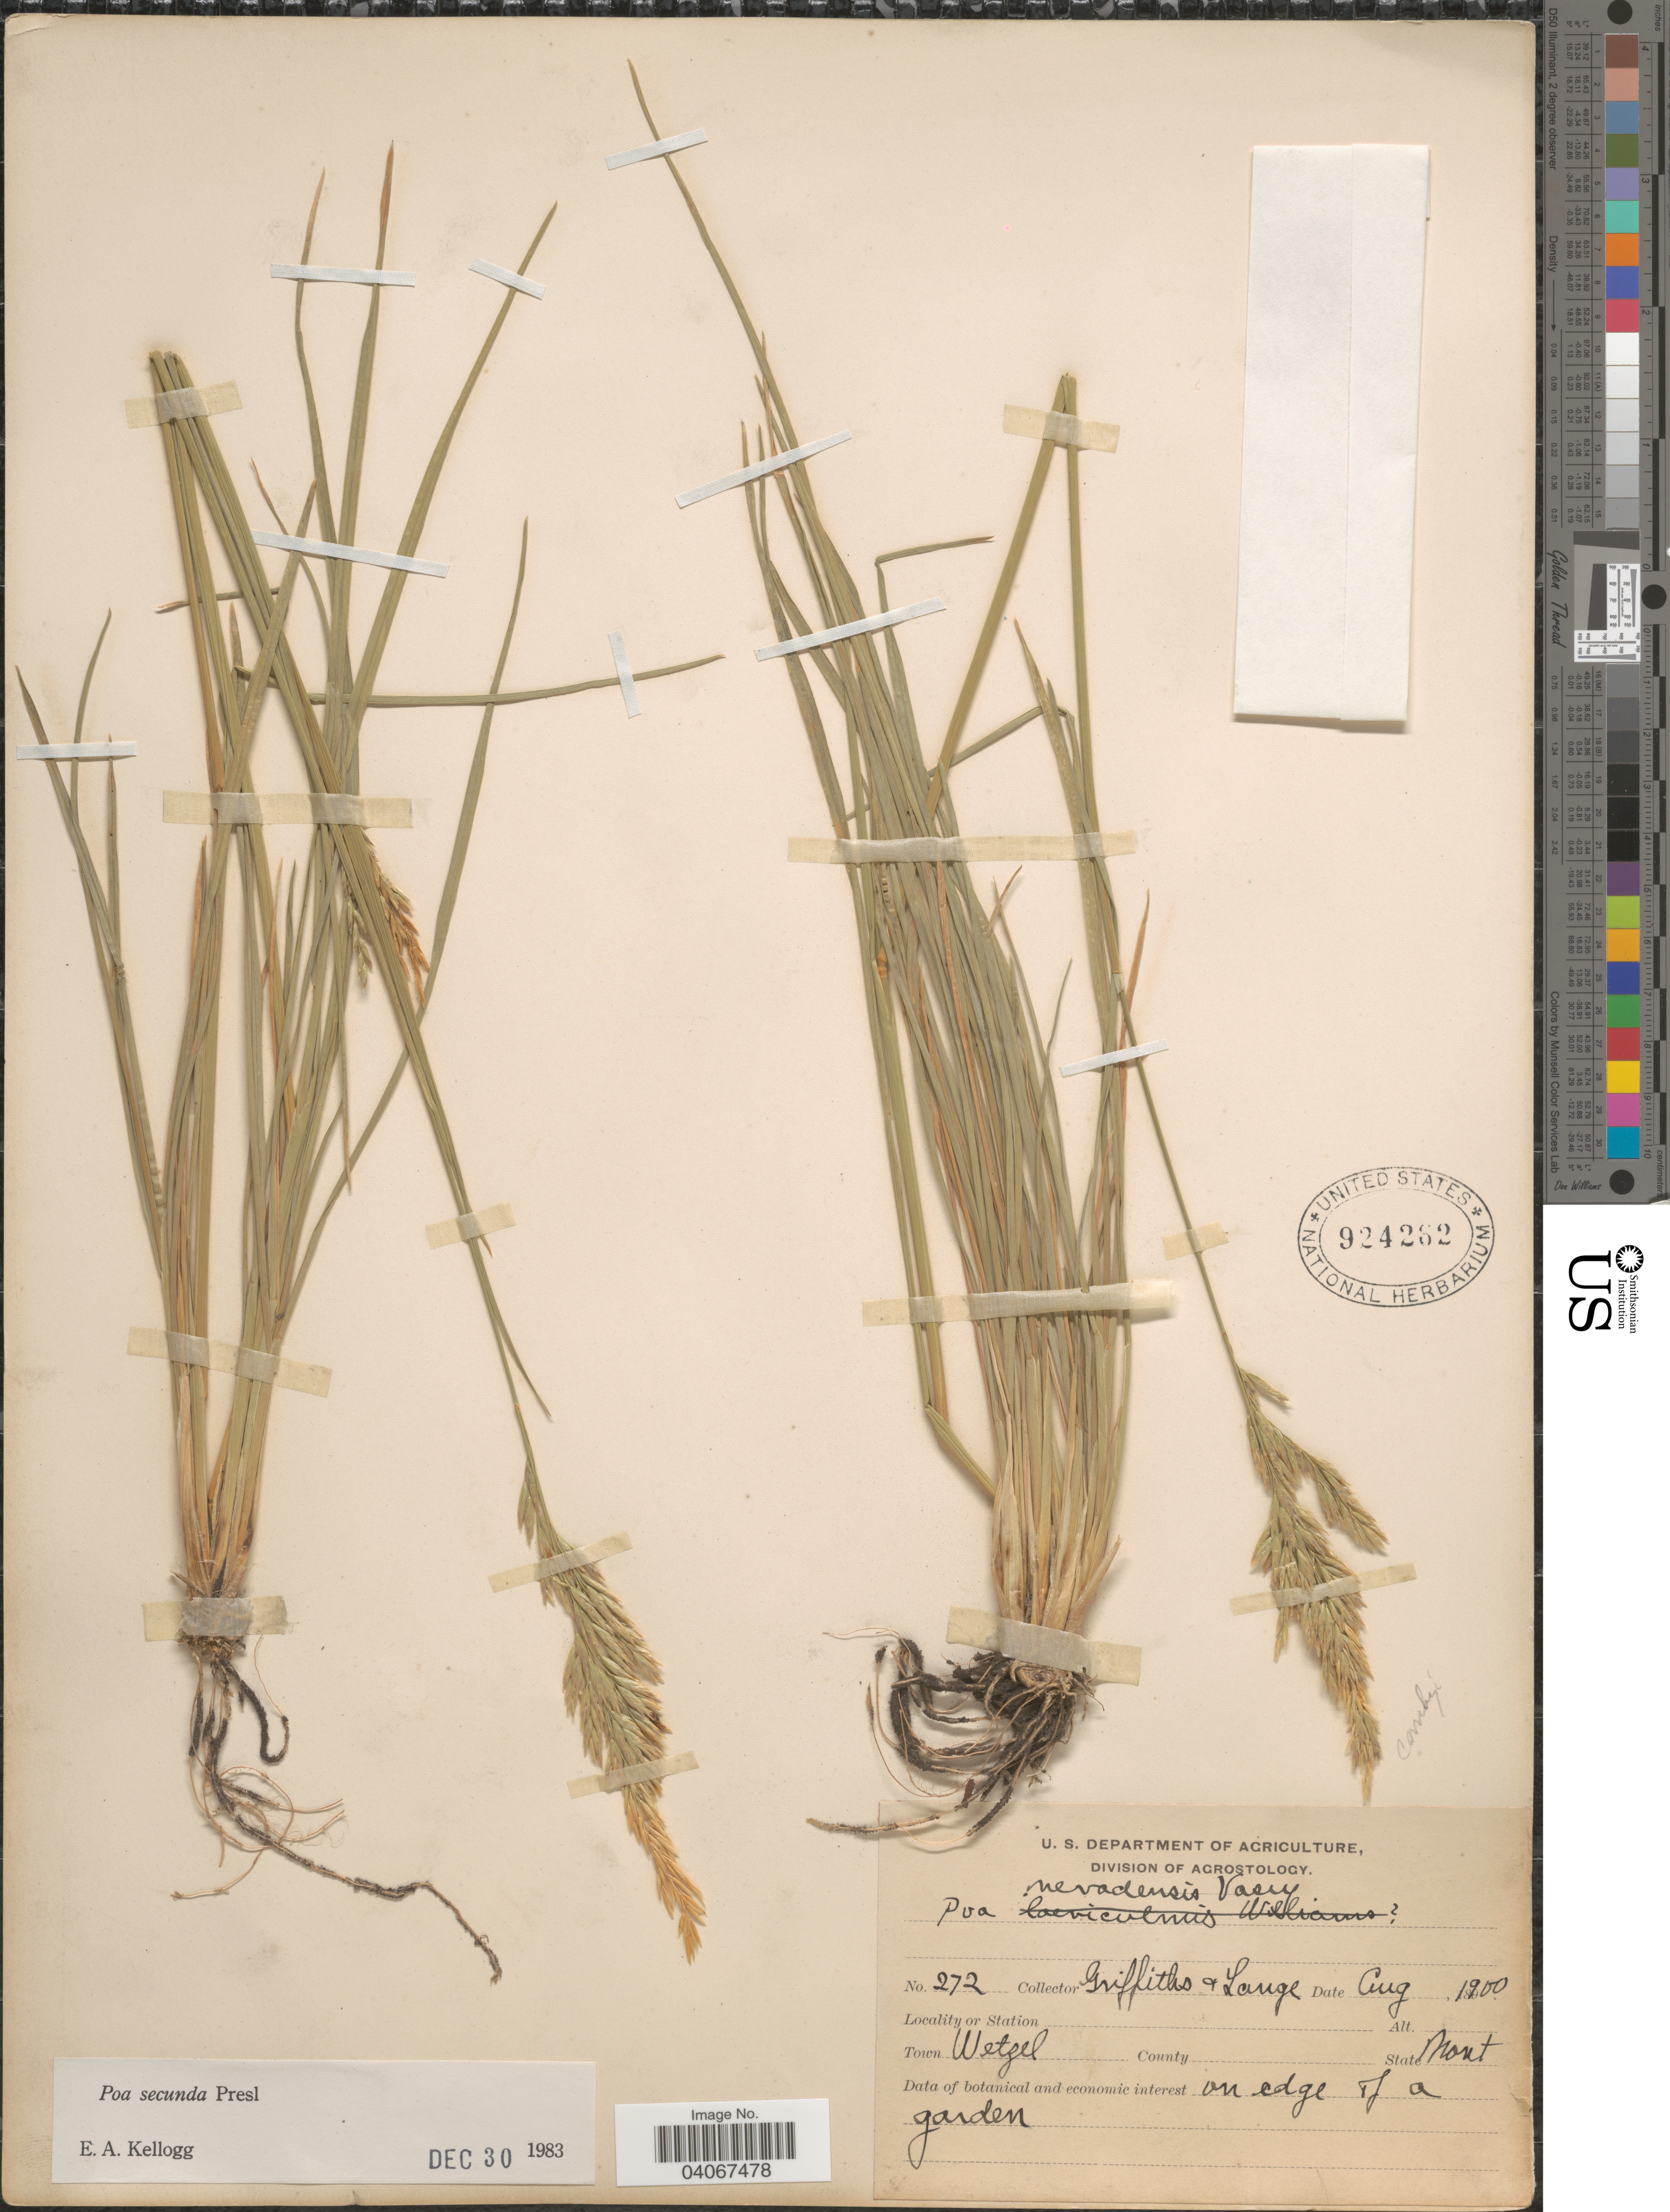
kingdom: Plantae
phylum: Tracheophyta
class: Liliopsida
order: Poales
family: Poaceae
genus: Poa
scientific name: Poa secunda subsp. secunda var. secunda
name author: J. Presl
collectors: -- Griffiths & -- Lange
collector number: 272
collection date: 1900-08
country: United States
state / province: Montana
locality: Town Wetzel. On edge of a garden.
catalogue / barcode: US 924262